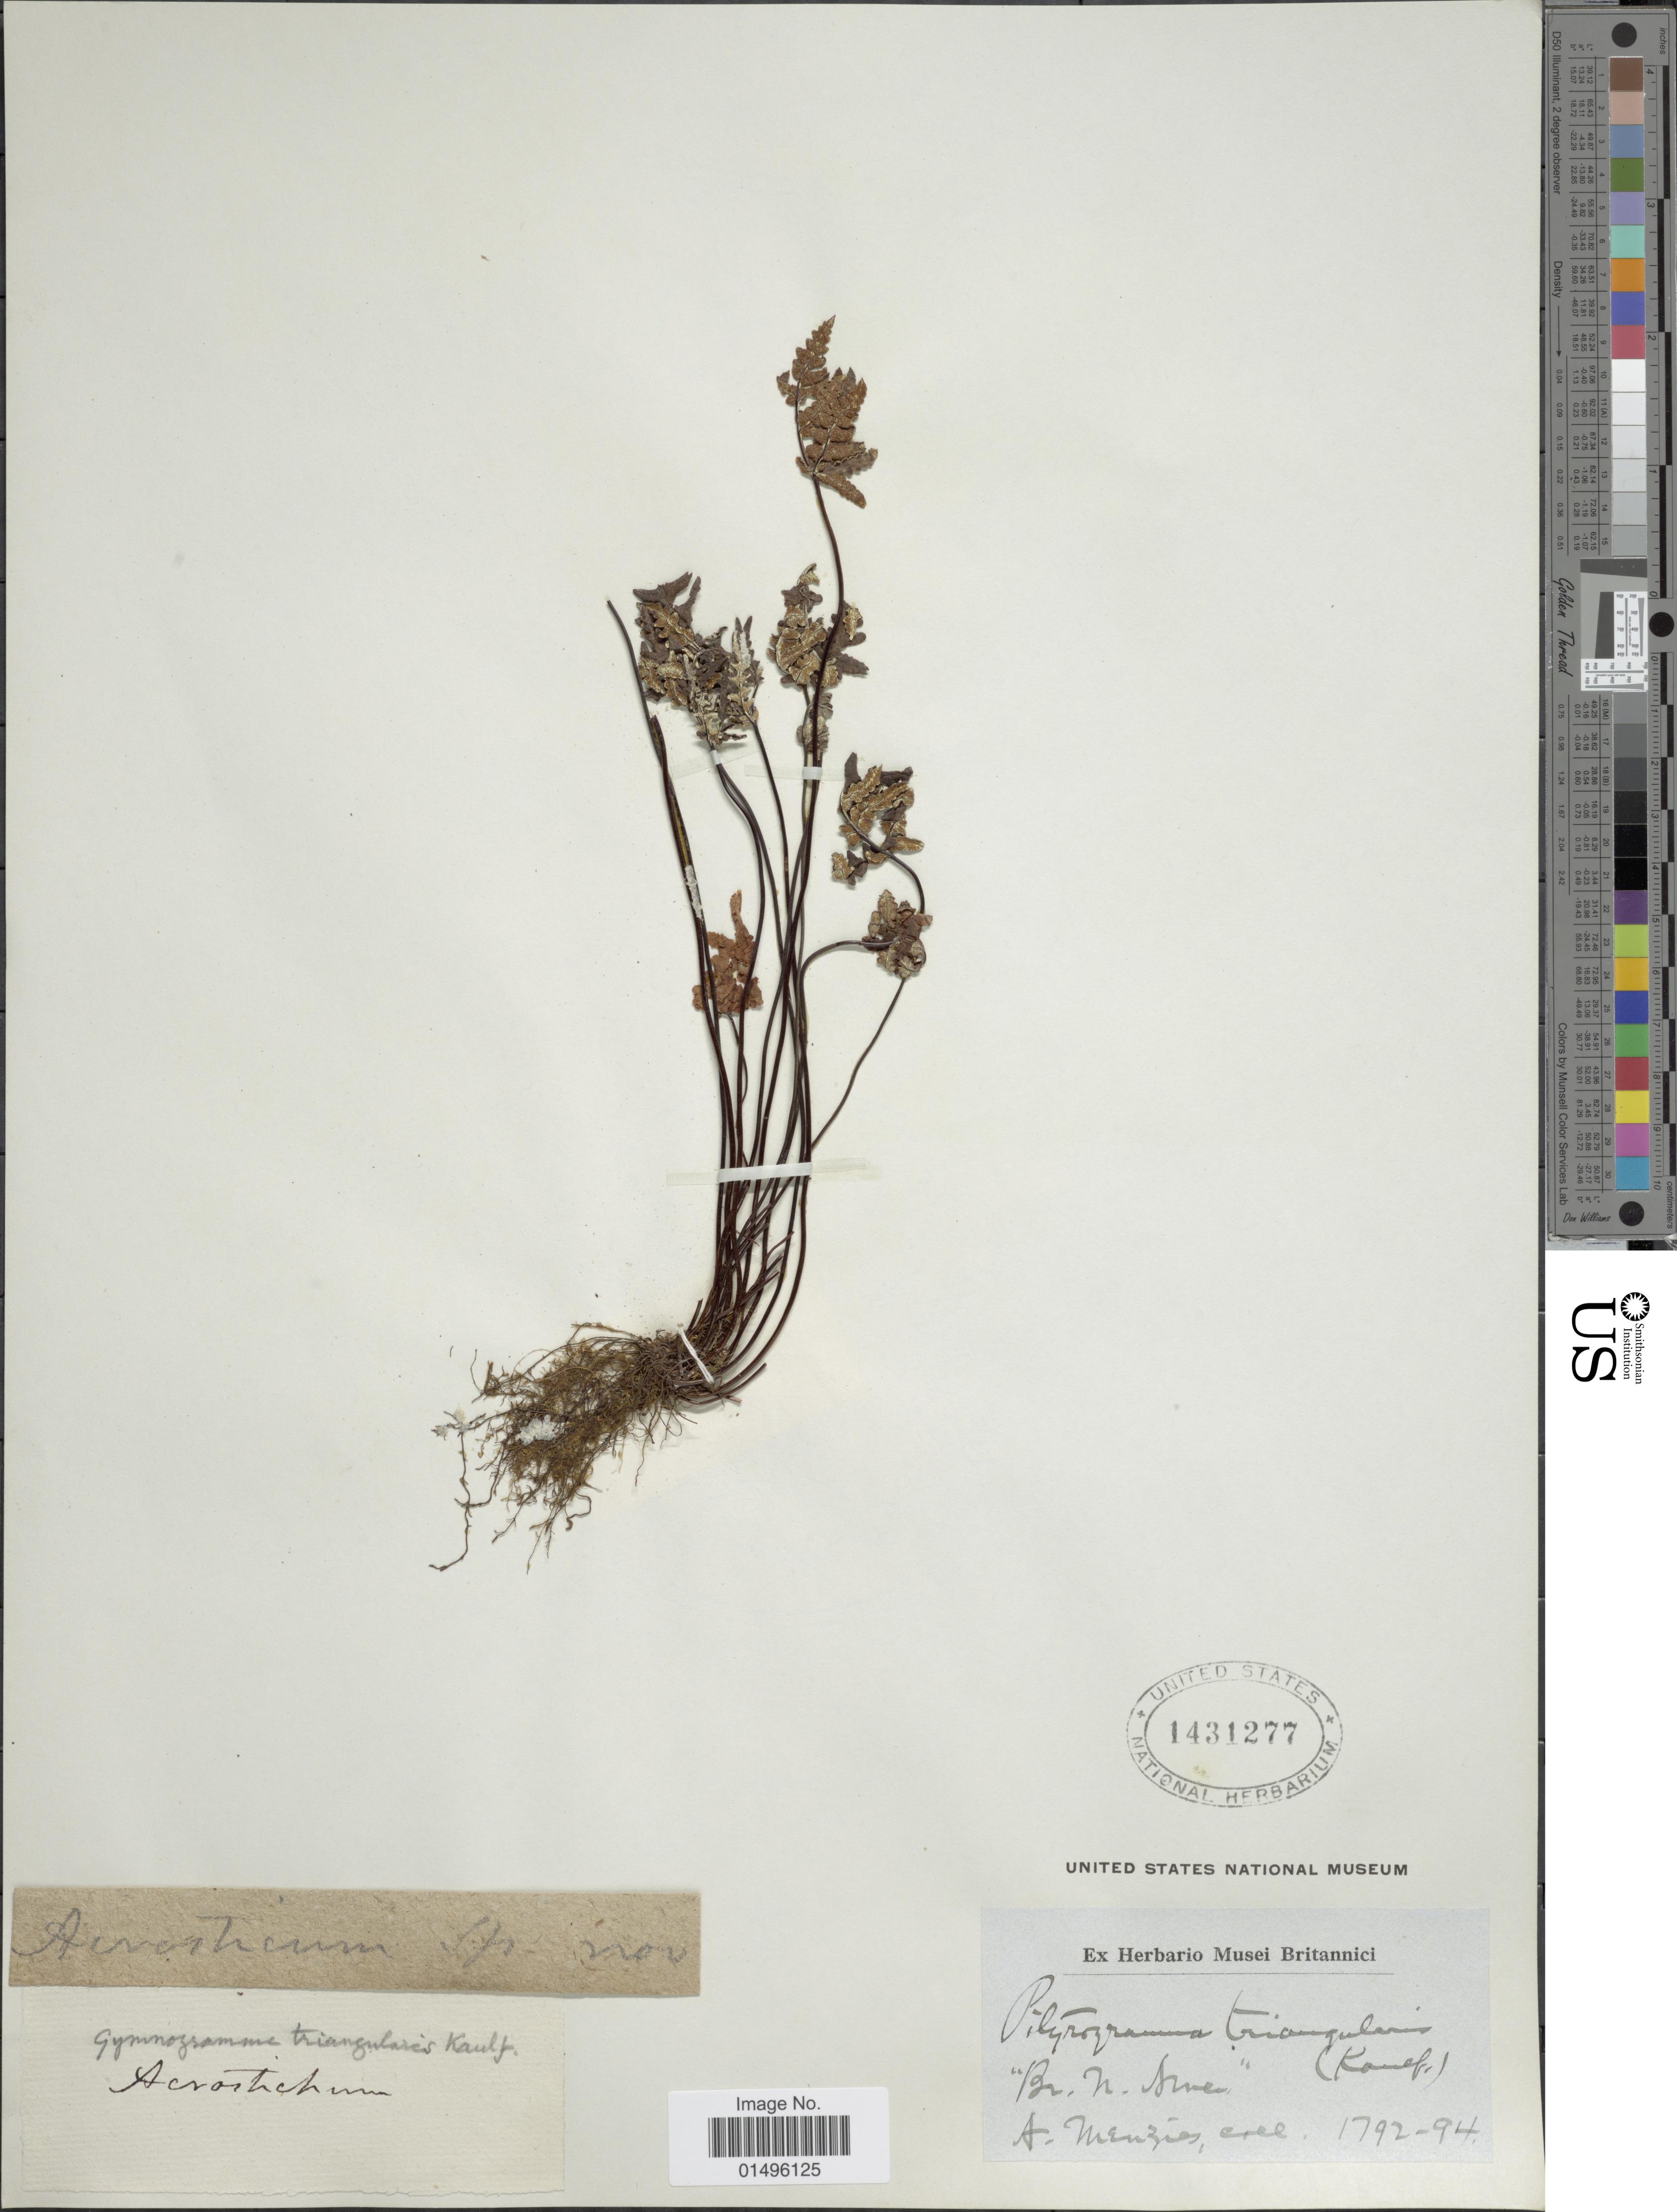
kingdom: Plantae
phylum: Tracheophyta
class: Polypodiopsida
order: Polypodiales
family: Pteridaceae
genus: Pentagramma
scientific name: Pentagramma triangularis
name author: (Kaulf.) Yatsk. et al.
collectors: A. Menzies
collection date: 1792/1794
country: United States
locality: Br. N. Amer.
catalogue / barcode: US 1431277